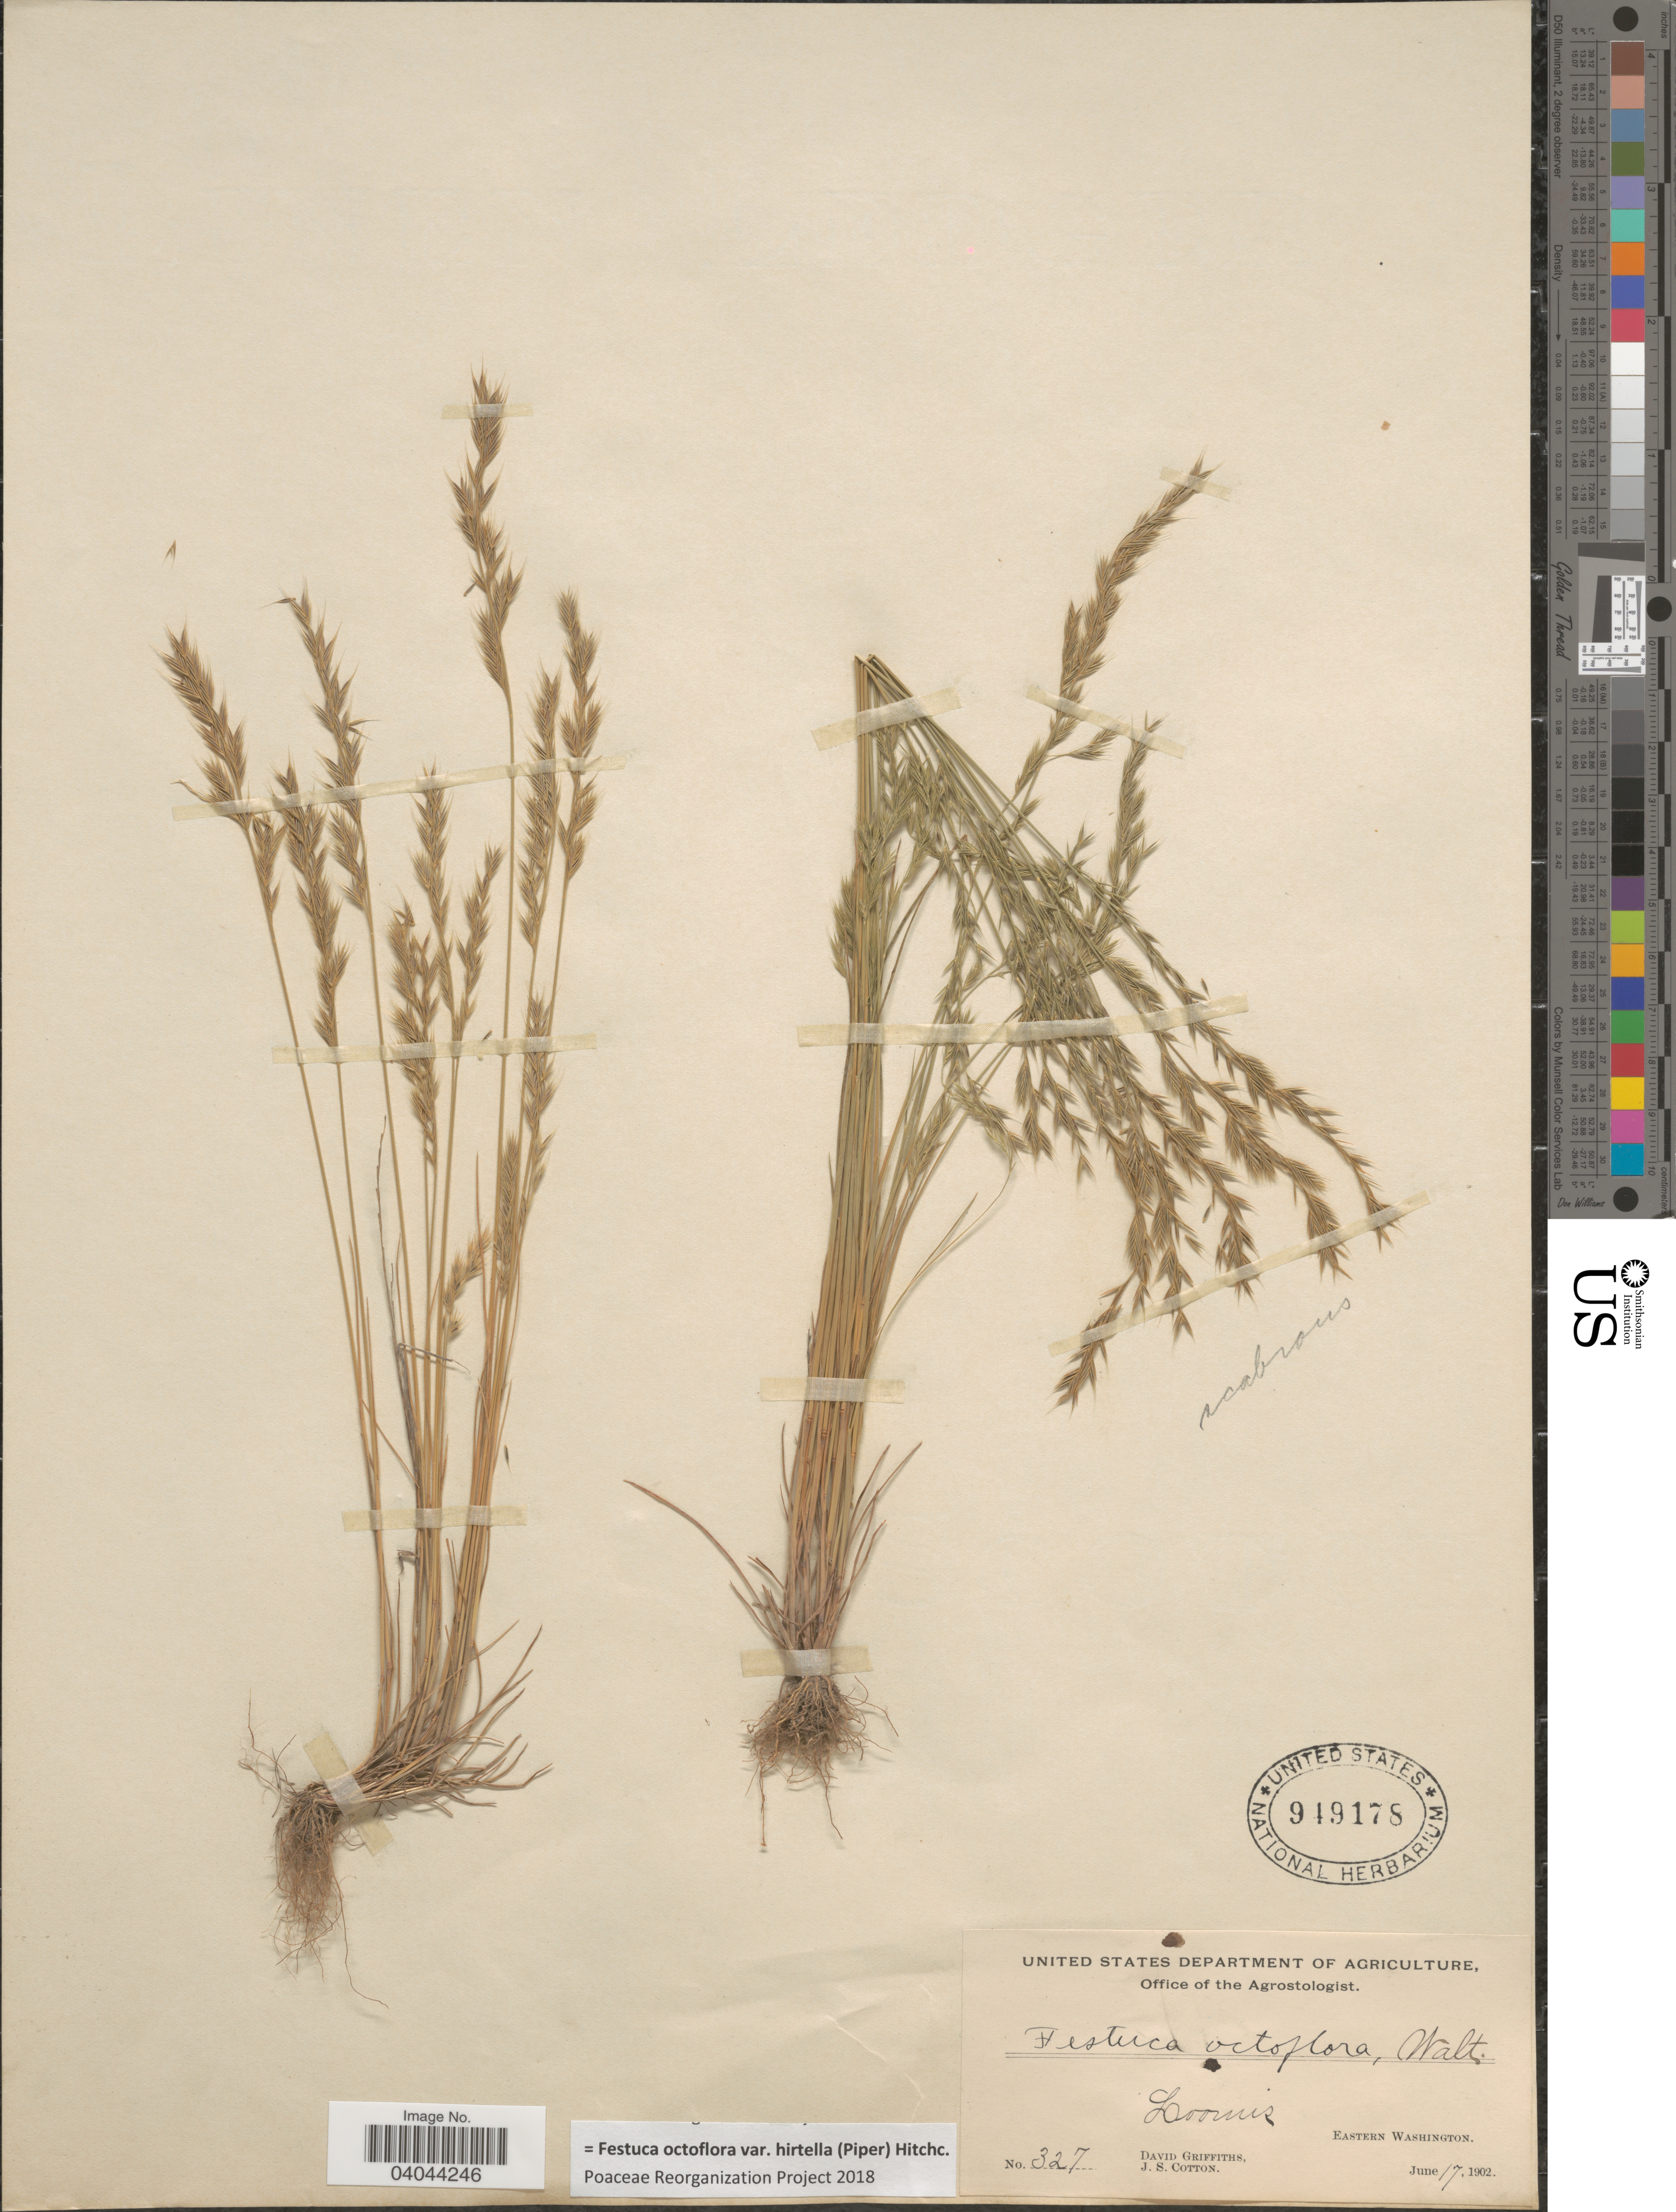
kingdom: Plantae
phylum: Tracheophyta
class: Liliopsida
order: Poales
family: Poaceae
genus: Festuca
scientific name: Festuca octoflora var. hirtella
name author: Piper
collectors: D. Griffiths & J. S. Cotton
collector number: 327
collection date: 1902-06-17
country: United States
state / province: Washington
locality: Loomis. Eastern Washington.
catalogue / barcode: US 949178